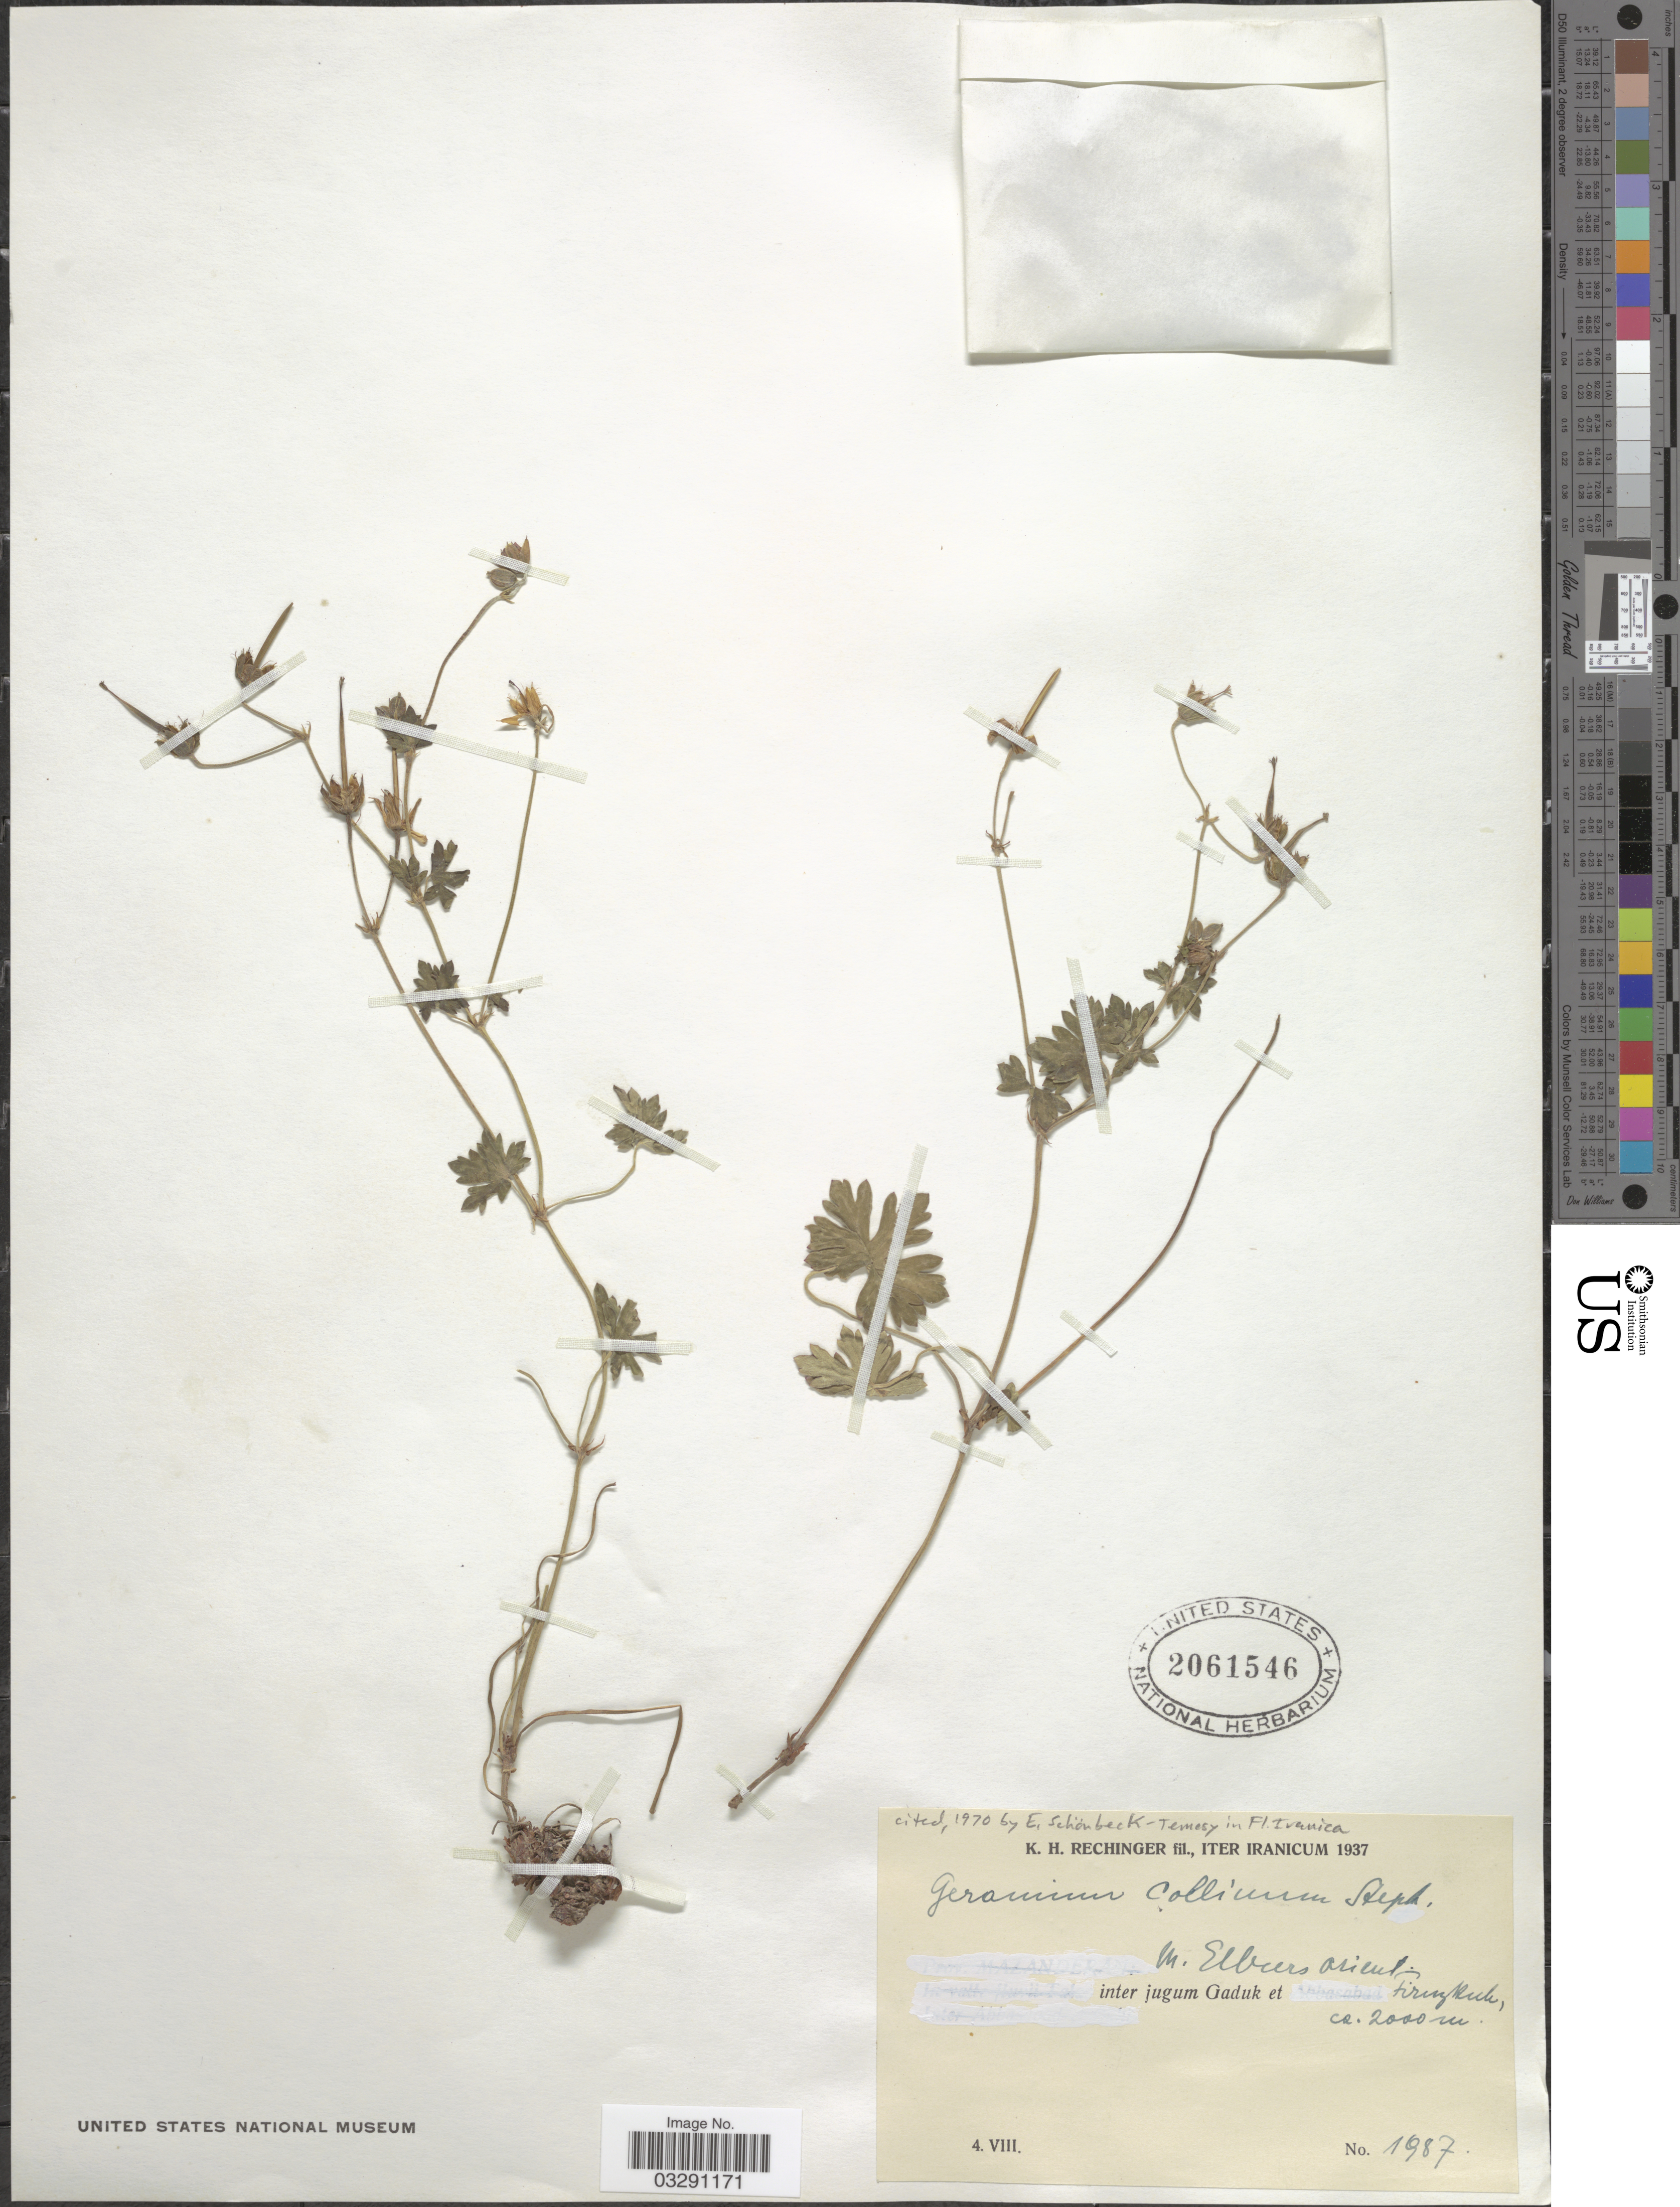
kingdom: Plantae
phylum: Tracheophyta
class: Magnoliopsida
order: Geraniales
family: Geraniaceae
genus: Geranium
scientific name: Geranium collinum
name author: Stephan ex Willd.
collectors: K. H. Rechinger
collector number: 1987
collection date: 1937-08-04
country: Iran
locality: M. Elburs aricultis inter jugum Gaduk et Firuzkuk.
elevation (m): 2000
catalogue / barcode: US 2061546